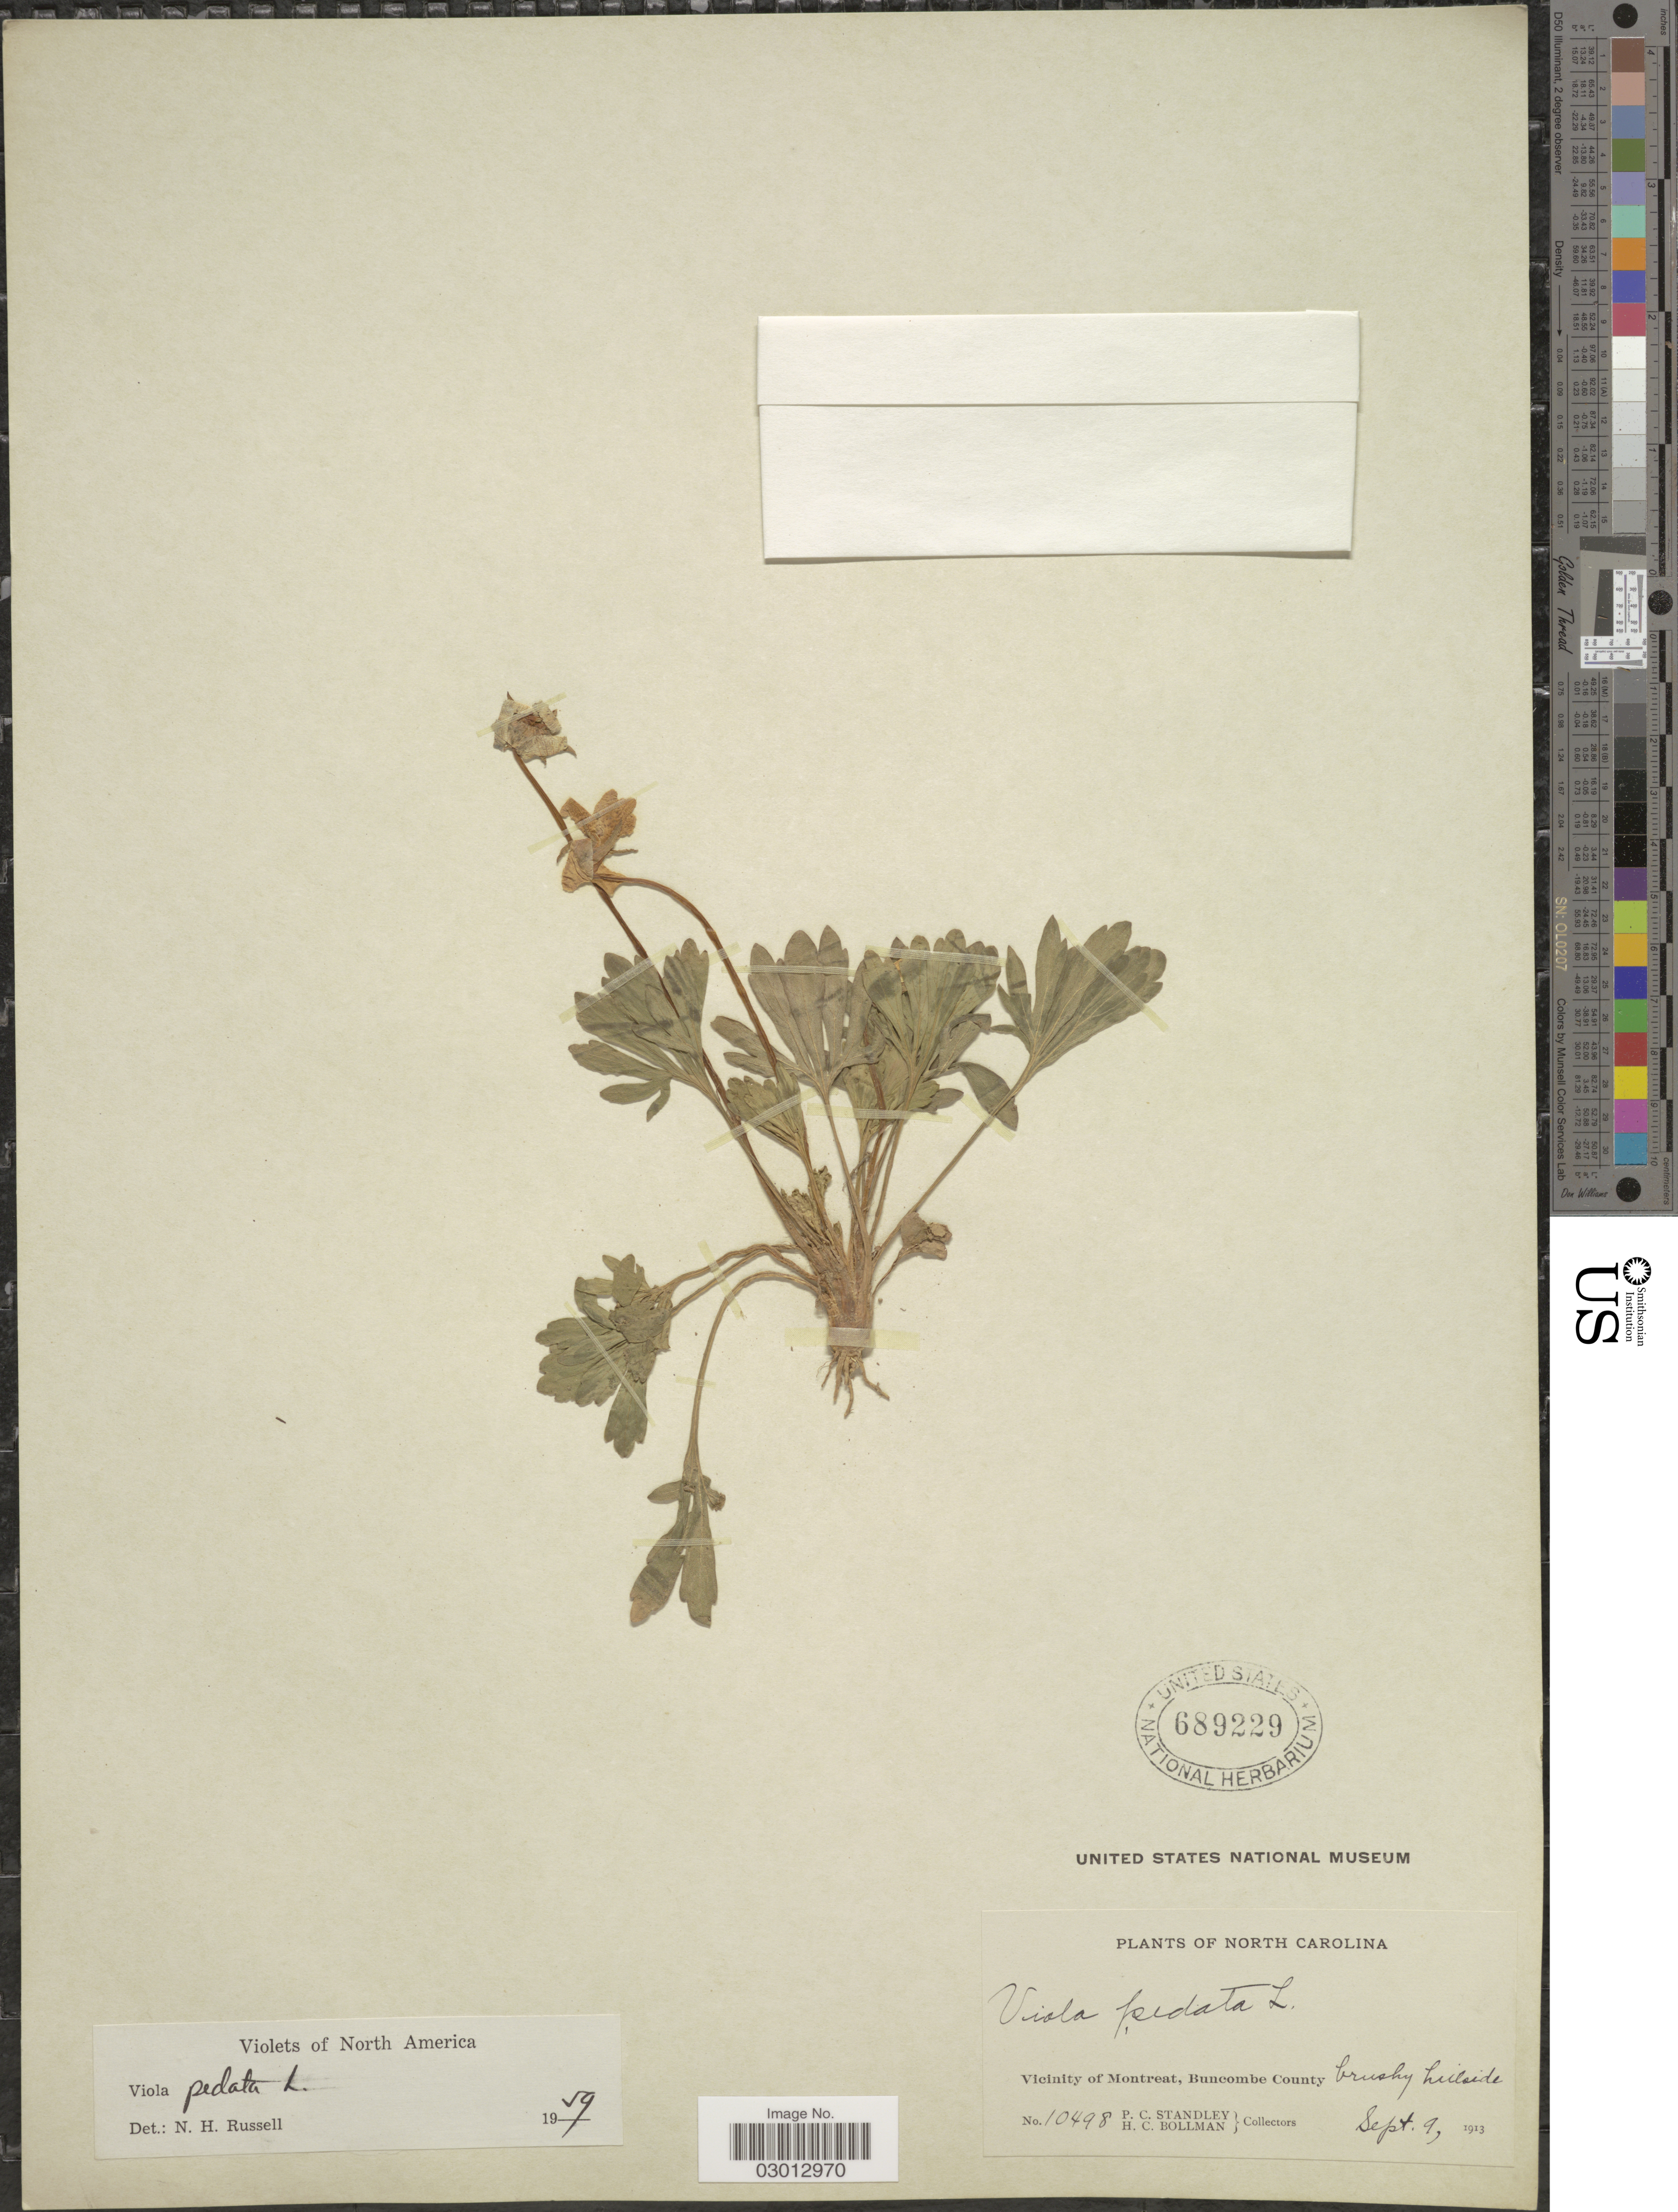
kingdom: Plantae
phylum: Tracheophyta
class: Magnoliopsida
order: Malpighiales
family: Violaceae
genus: Viola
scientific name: Viola pedata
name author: L.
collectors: P. C. Standley & H. C. Bollman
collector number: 10498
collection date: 1913-09-09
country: United States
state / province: North Carolina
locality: Vicinity of Montreat, Buncombe County.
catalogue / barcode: US 689229